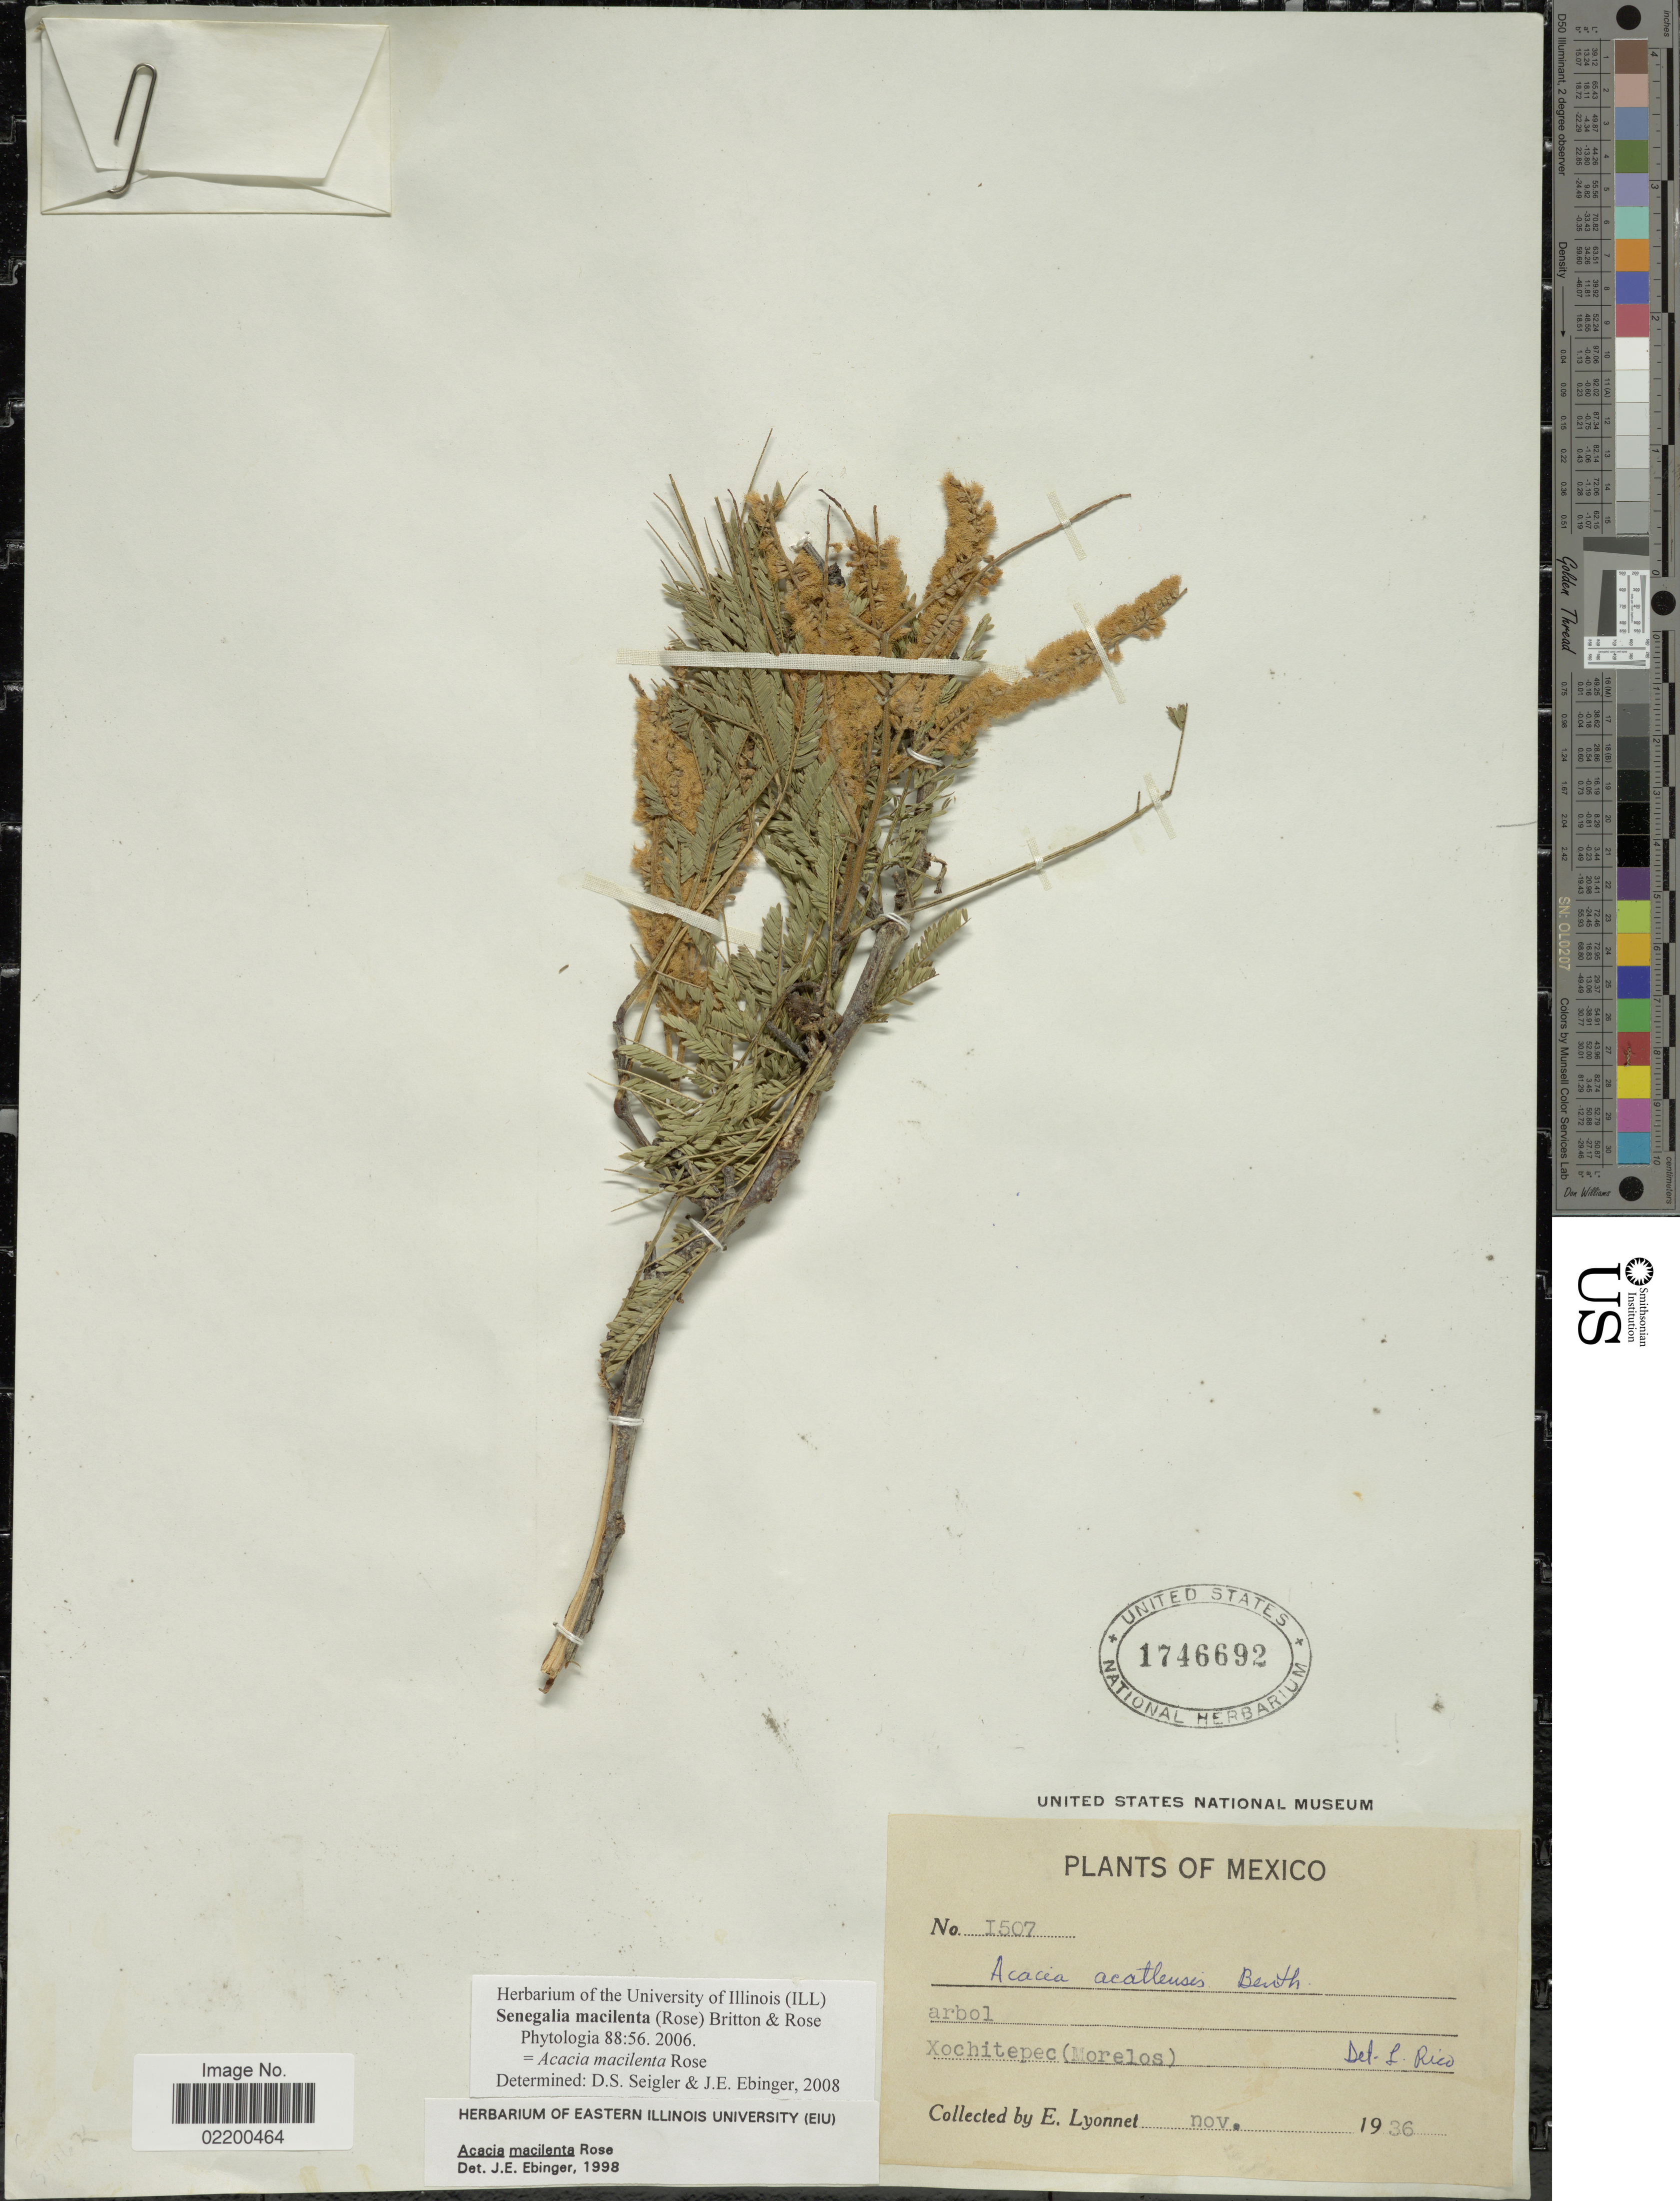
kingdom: Plantae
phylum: Tracheophyta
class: Magnoliopsida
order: Fabales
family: Fabaceae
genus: Acacia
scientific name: Acacia macilenta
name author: Rose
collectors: Bro. E. Lyonnet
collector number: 1507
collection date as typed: Nov 1936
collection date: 1936-11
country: Mexico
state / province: Morelos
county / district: Xochitepec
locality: Xochitepec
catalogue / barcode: US 1746692